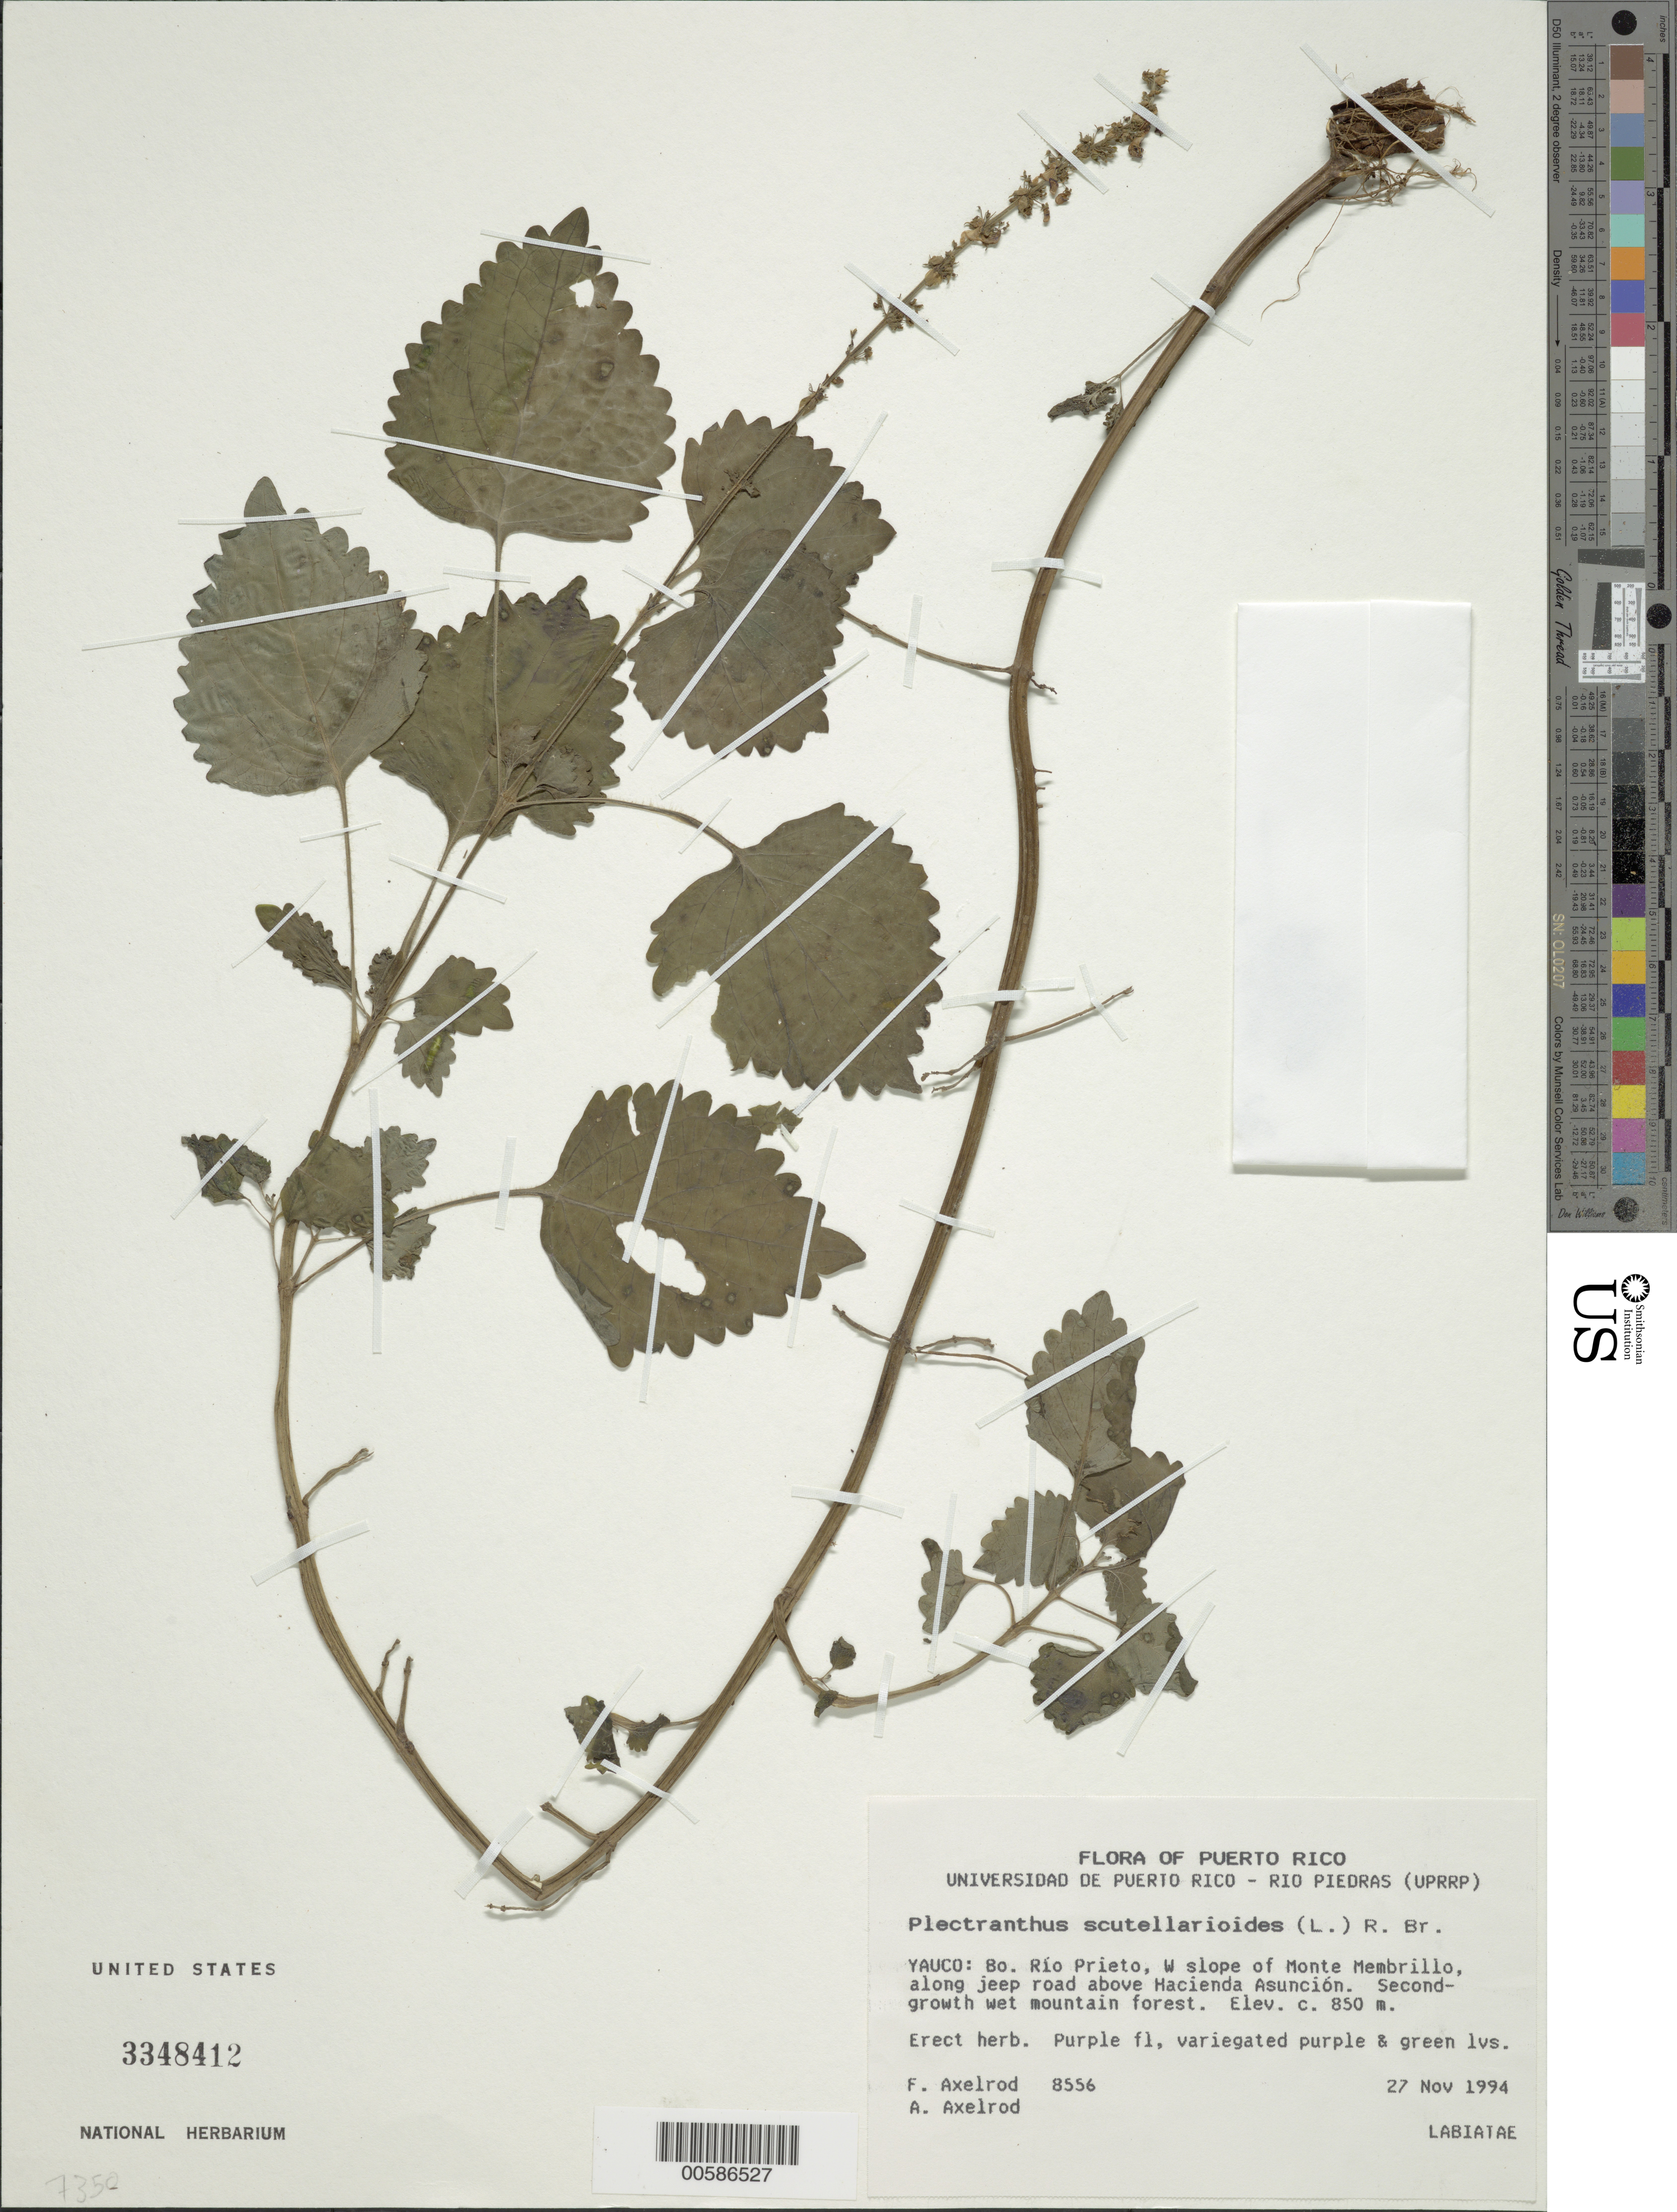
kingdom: Plantae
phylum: Tracheophyta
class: Magnoliopsida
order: Lamiales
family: Lamiaceae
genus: Plectranthus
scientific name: Plectranthus scutellarioides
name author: (L.) R. Br.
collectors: F. S. Axelrod & A. Axelrod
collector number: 8556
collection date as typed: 27 Nov 1994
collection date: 1994-11-27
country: Puerto Rico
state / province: Yauco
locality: Yauco: Bo. Río Prieto, W slope of Monte Membrillo, along jeep road above Hacienda Asuncíon.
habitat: Second-growth wet mountain forest.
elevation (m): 850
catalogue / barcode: US 3348412